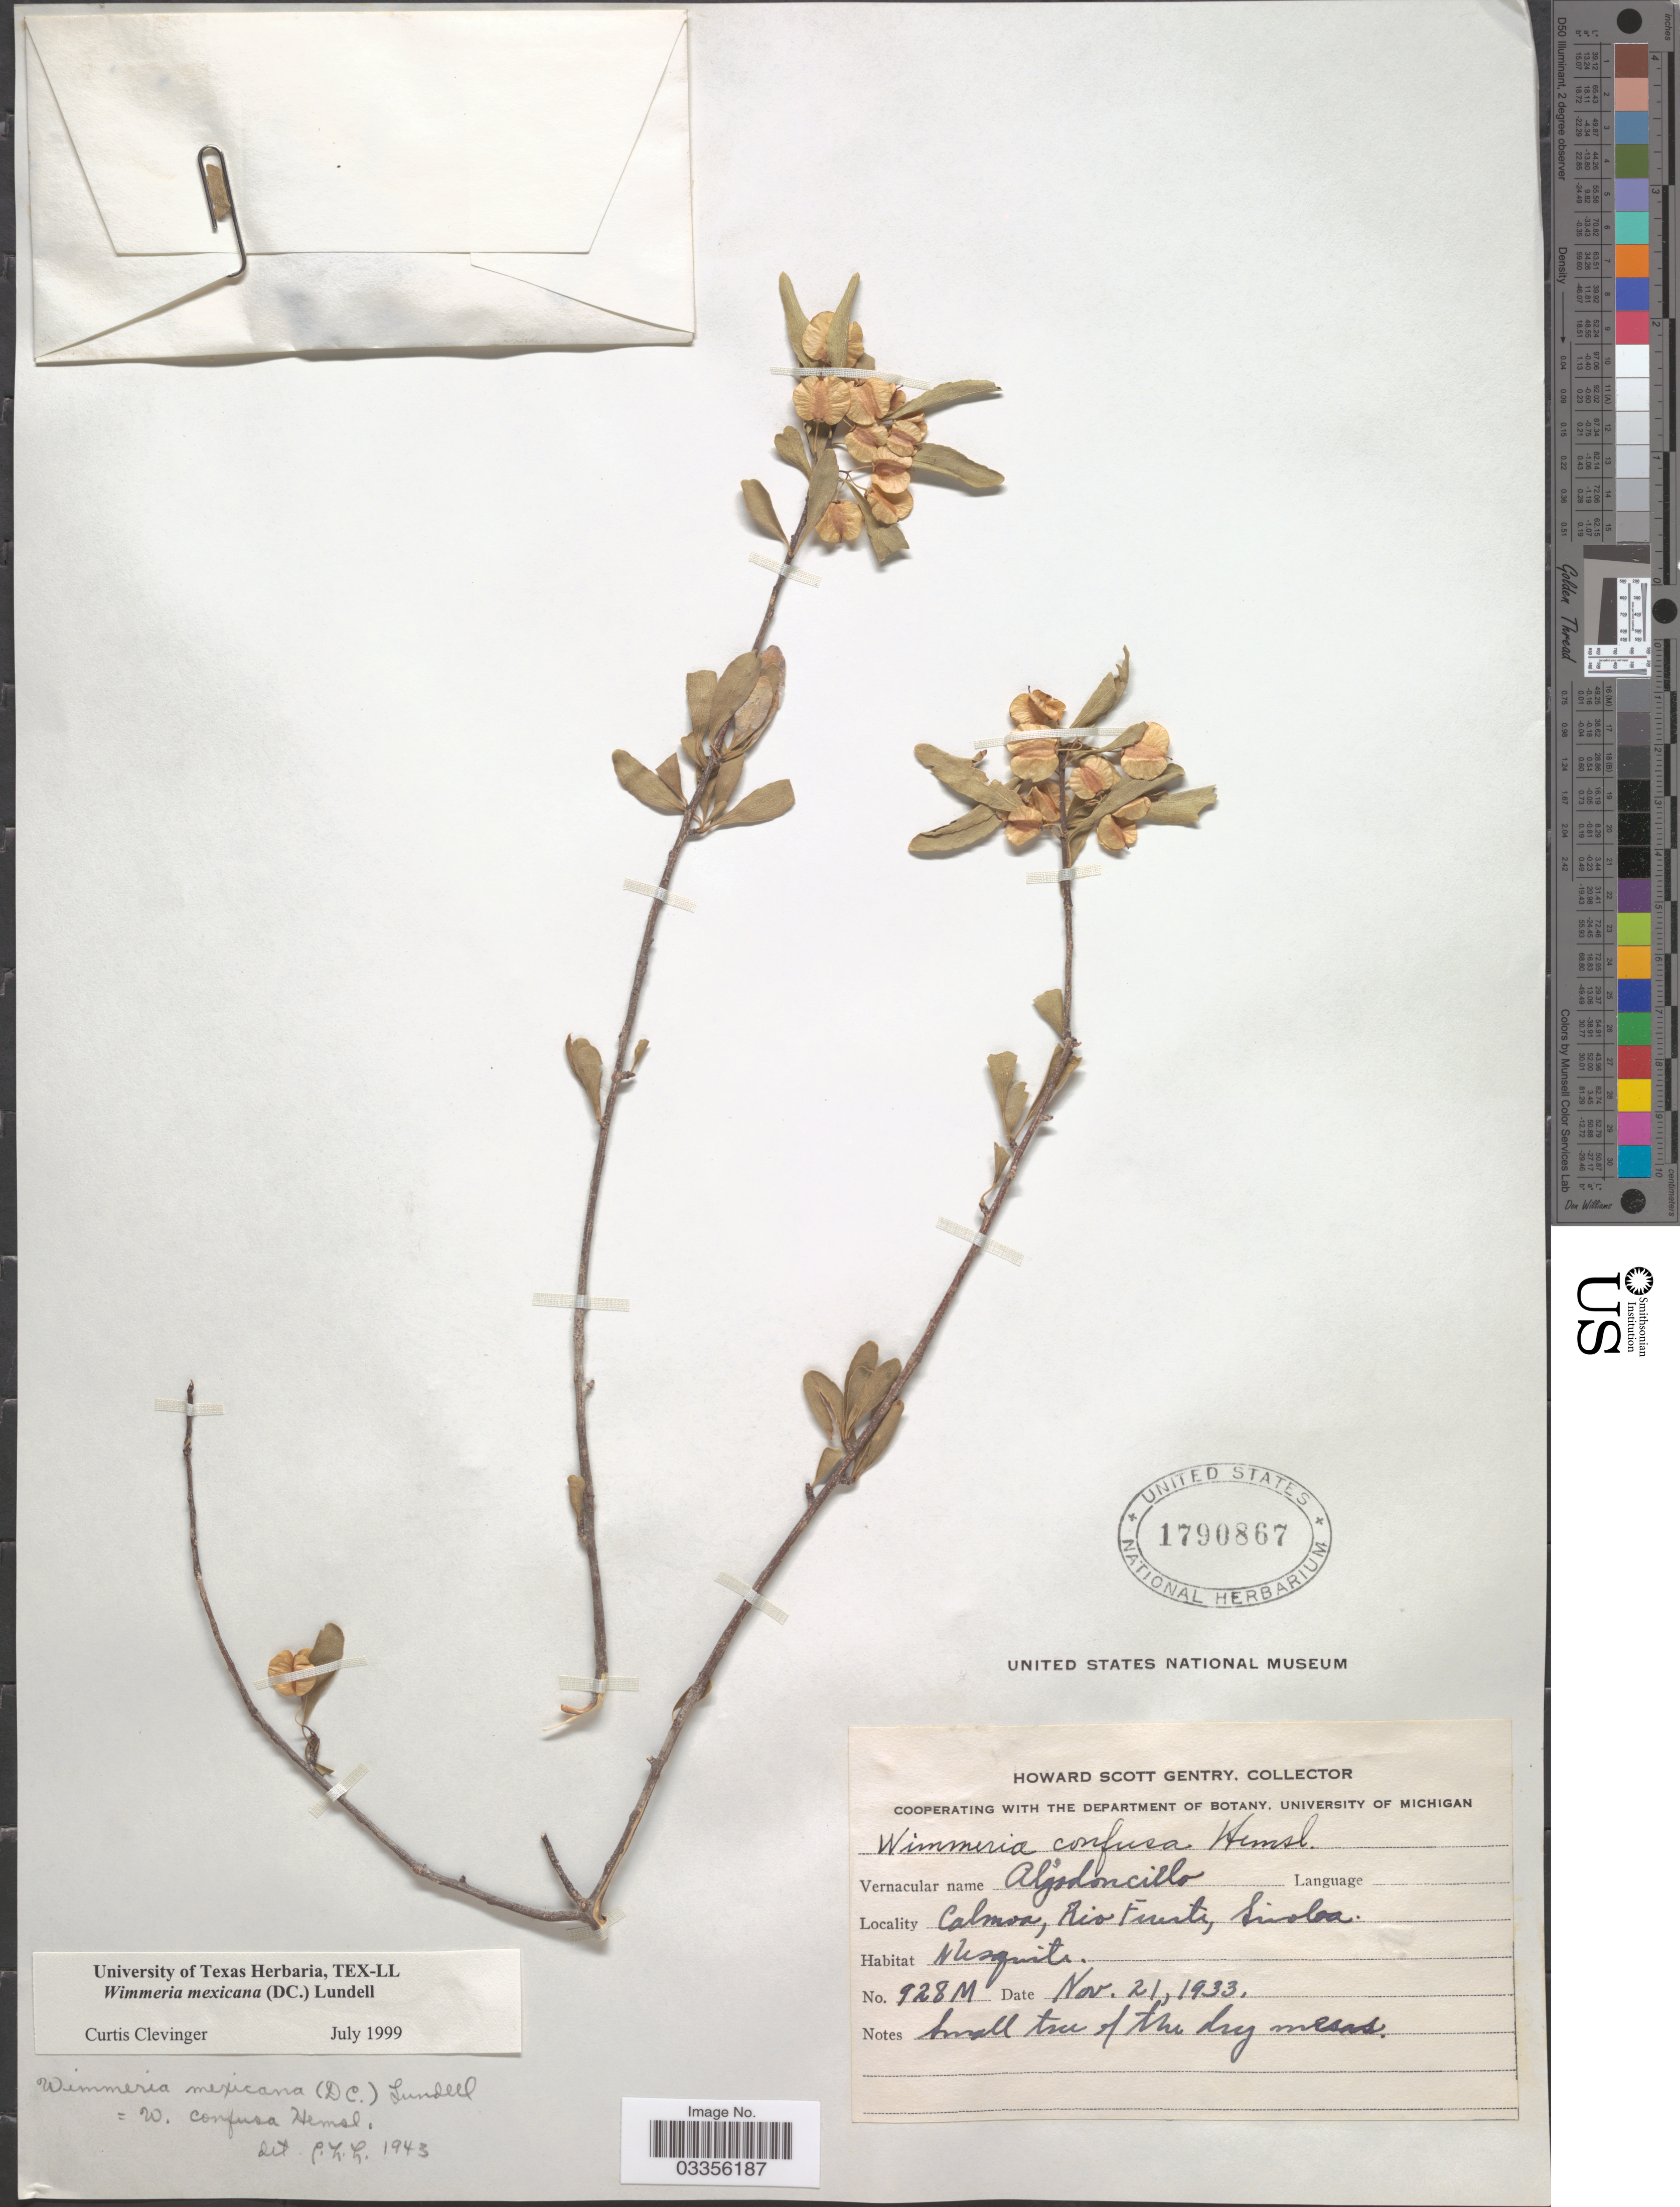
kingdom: Plantae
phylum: Tracheophyta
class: Magnoliopsida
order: Celastrales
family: Celastraceae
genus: Wimmeria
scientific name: Wimmeria mexicana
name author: (DC.) Lundell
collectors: H. S. Gentry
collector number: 928M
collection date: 1933-11-21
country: Mexico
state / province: Sinaloa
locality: Calmoa, Rio Fuerte.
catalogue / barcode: US 1790867